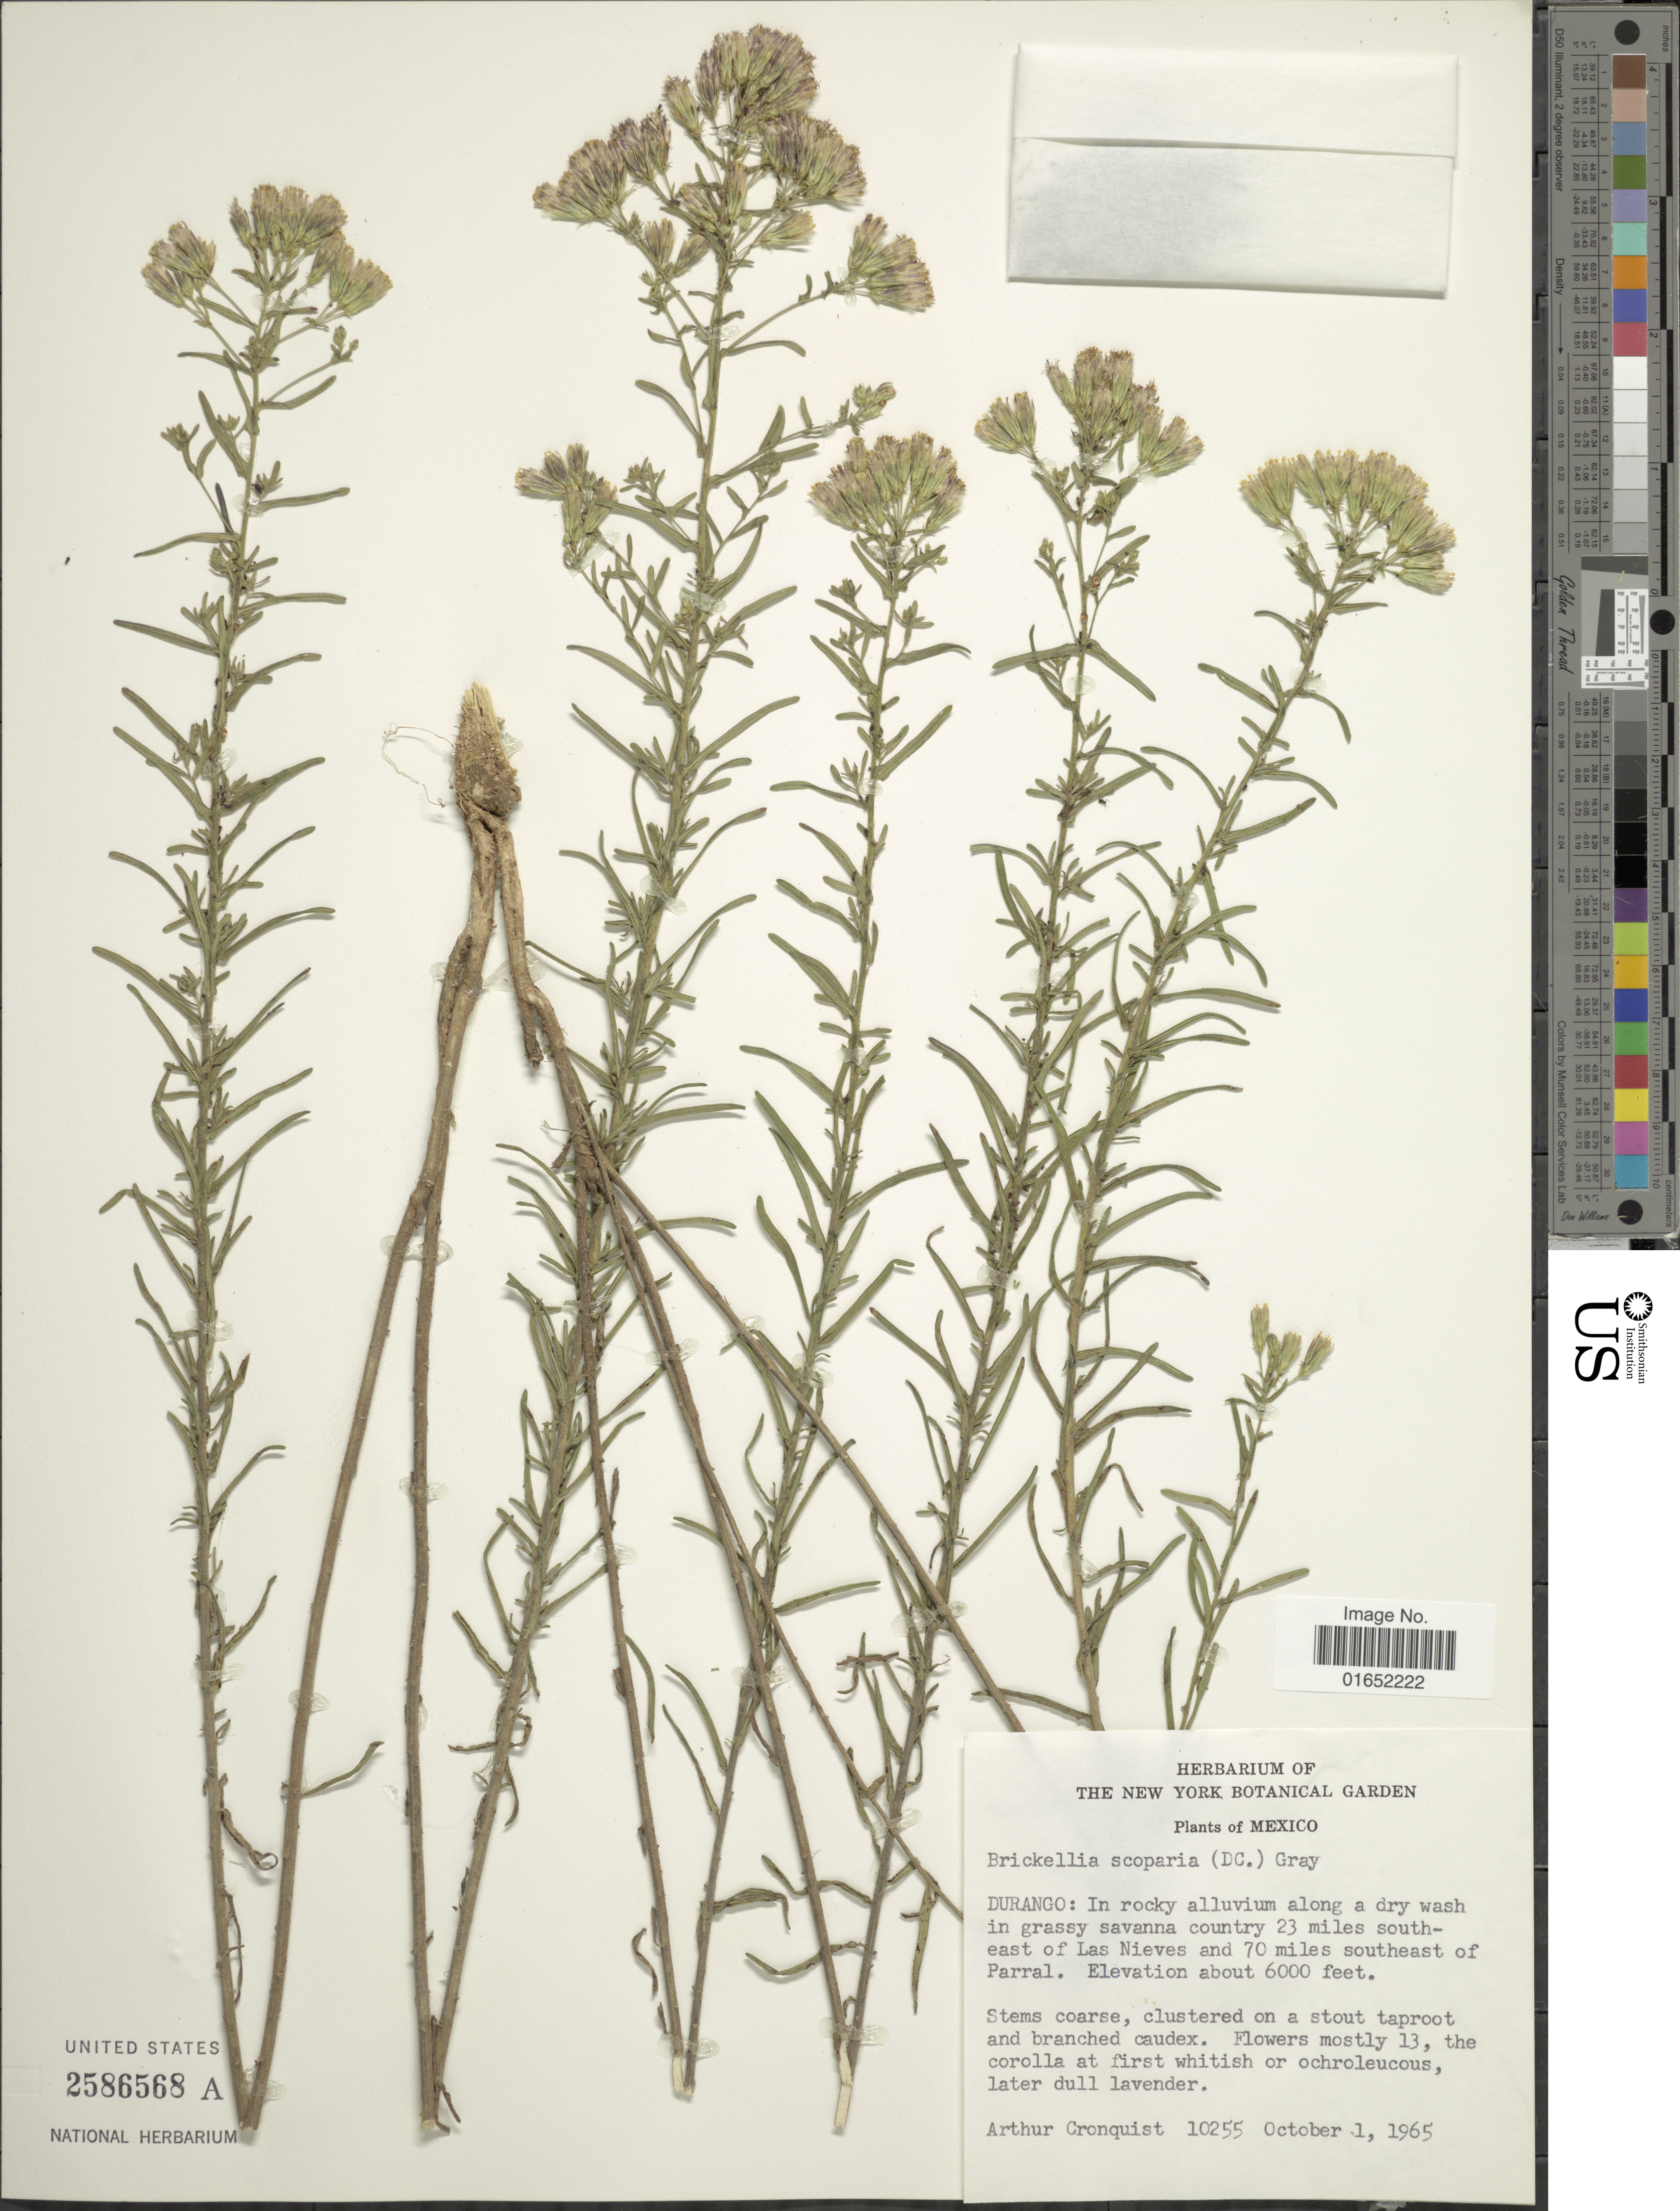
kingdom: Plantae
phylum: Tracheophyta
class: Magnoliopsida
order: Asterales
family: Asteraceae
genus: Brickellia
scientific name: Brickellia scoparia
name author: (DC.) A. Gray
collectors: A. J. Cronquist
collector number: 10255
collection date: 1965-10-01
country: Mexico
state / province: Durango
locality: In rocky alluvium along a dry wash in grassy savanna country 23 miles southeast of Las Nievas and 70 miles southeast of Parral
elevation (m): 1829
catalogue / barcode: US 2586568A